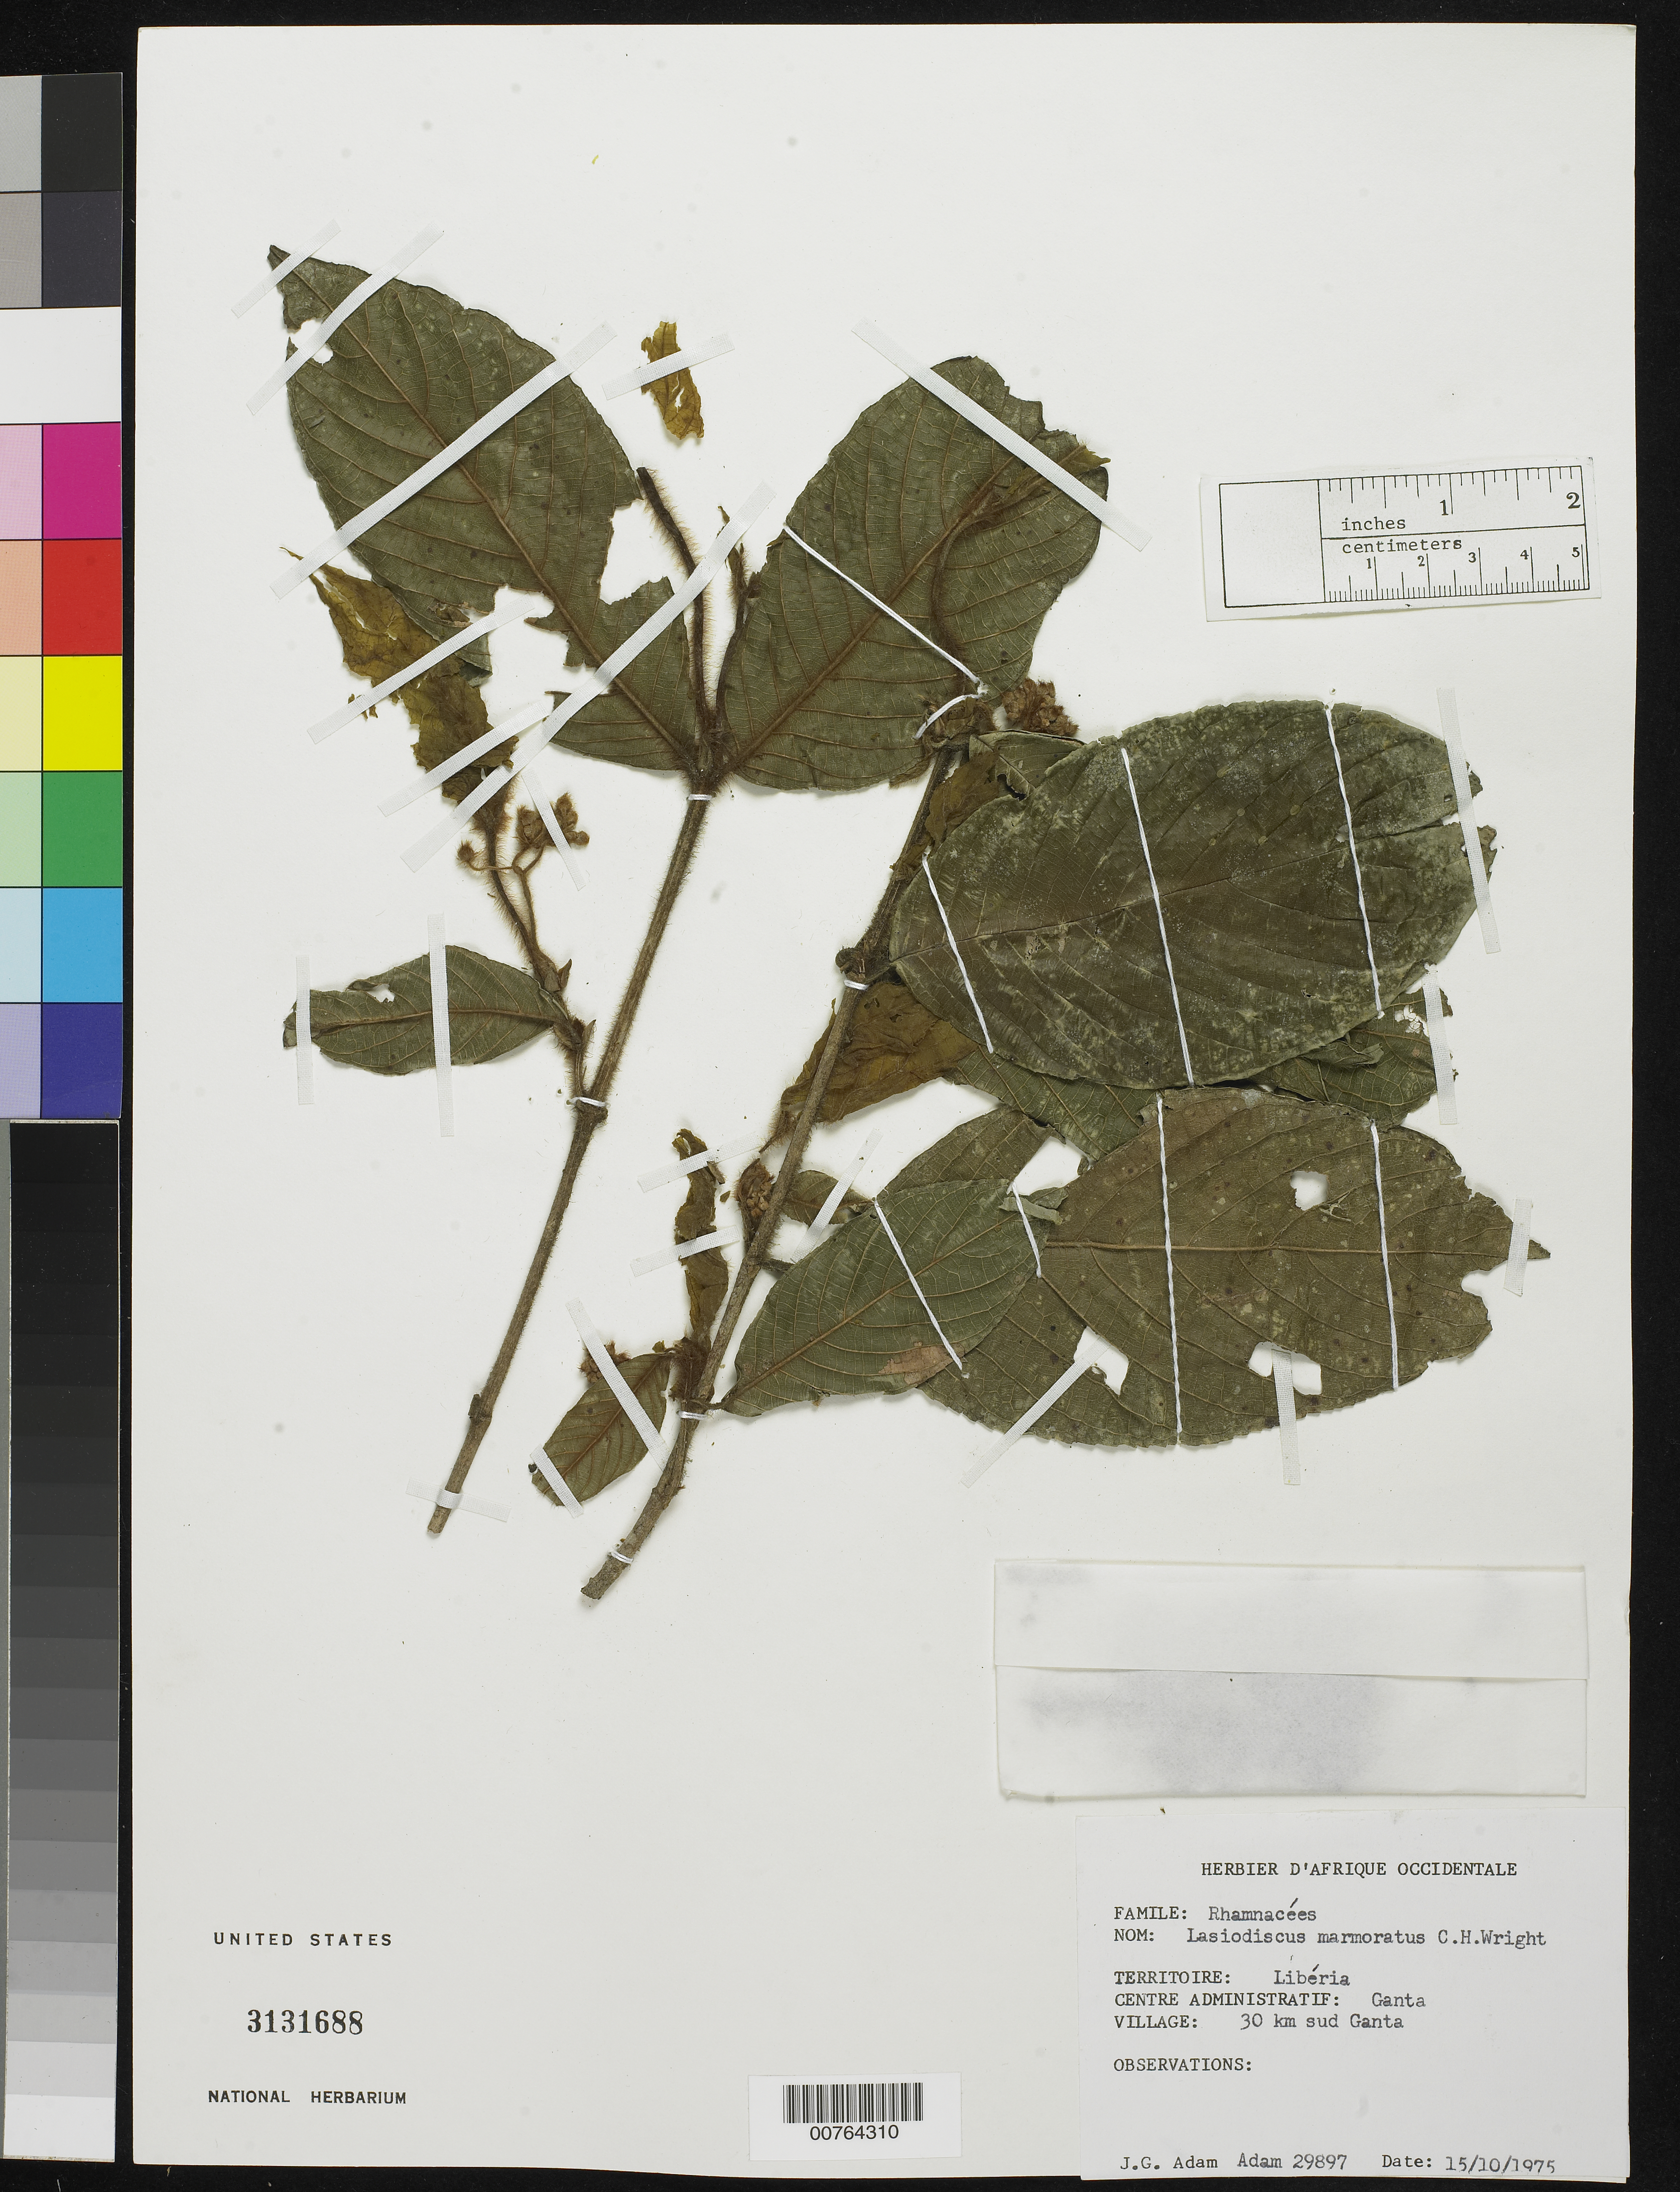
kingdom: Plantae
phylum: Tracheophyta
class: Magnoliopsida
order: Rosales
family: Rhamnaceae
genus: Lasiodiscus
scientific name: Lasiodiscus marmoratus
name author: C.H. Wright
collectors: J. Adam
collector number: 29897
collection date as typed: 15 Oct 1975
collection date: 1975-10-15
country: Liberia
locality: Ganta: 30km South of,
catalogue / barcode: US 3131688